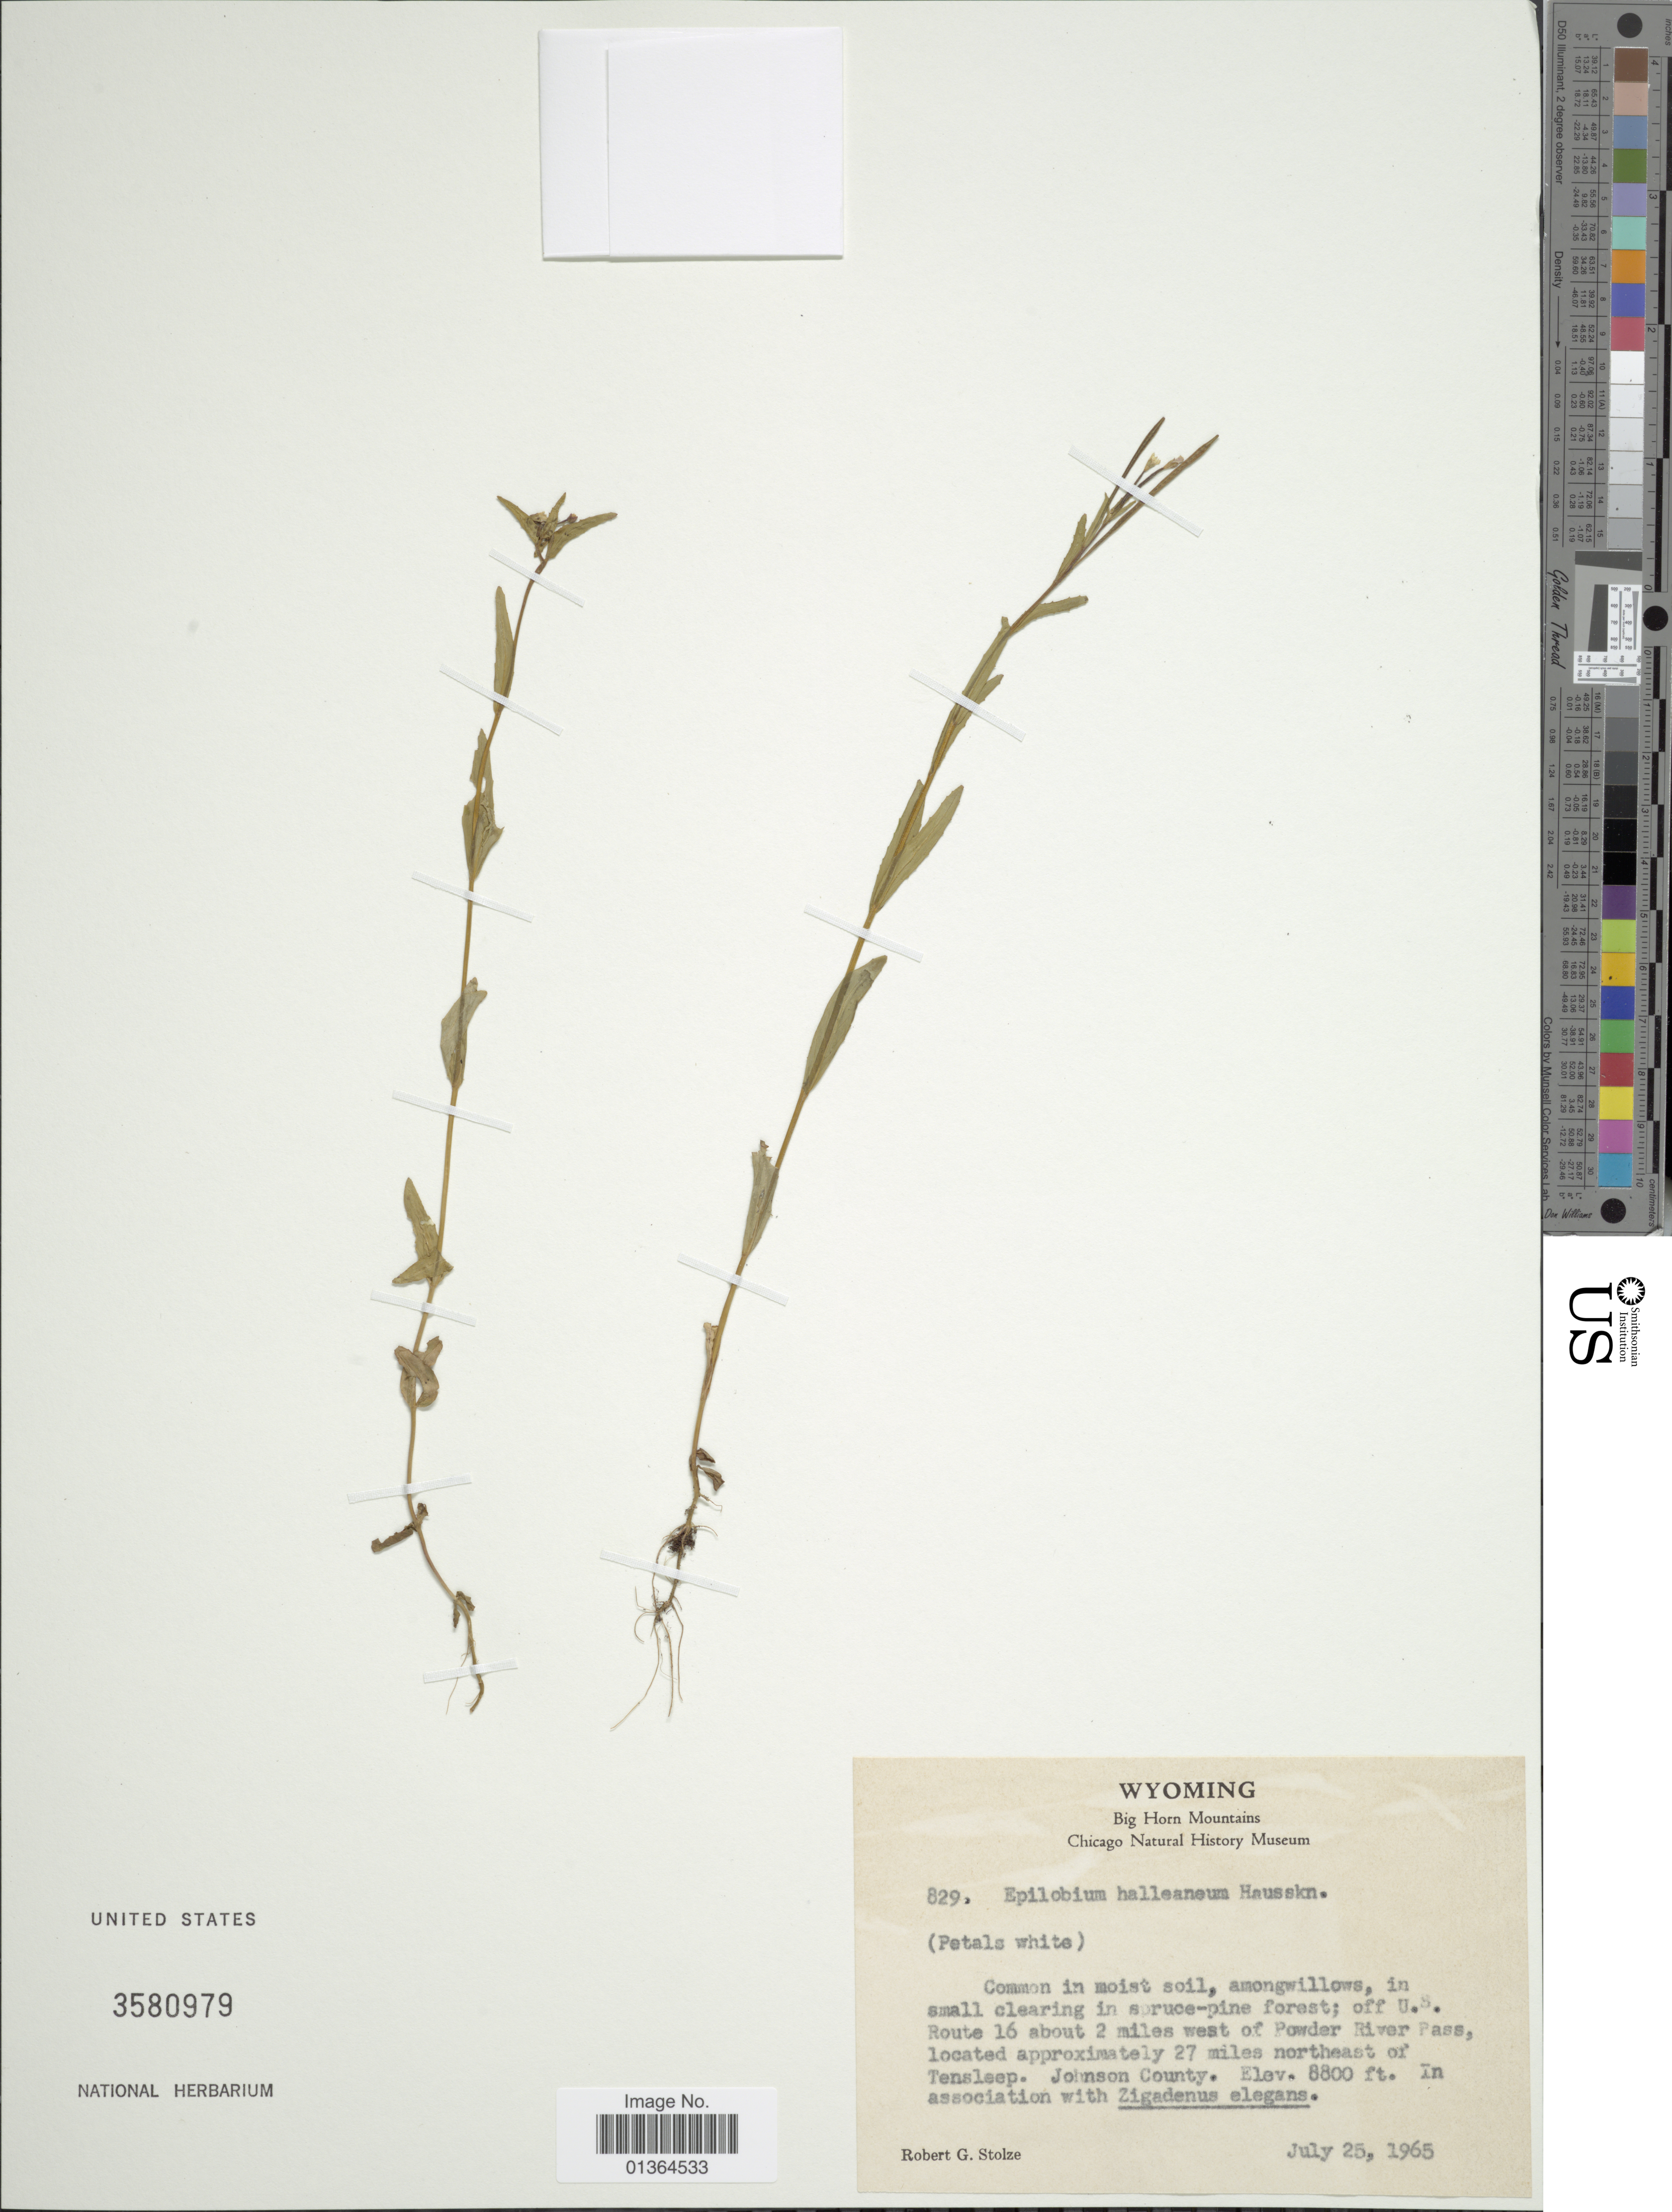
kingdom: Plantae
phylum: Tracheophyta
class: Magnoliopsida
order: Myrtales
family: Onagraceae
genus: Epilobium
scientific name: Epilobium hallianum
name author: Hausskn.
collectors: R. G. Stolze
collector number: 829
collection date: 1965-07-25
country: United States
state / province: Wyoming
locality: Big Horn Mountains. Off U.S. Route 16 about 2 miles west of Powder River Pass, located approximately 27 miles northwest of Tensleep, Johnson County.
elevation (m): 2682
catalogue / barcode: US 3580979